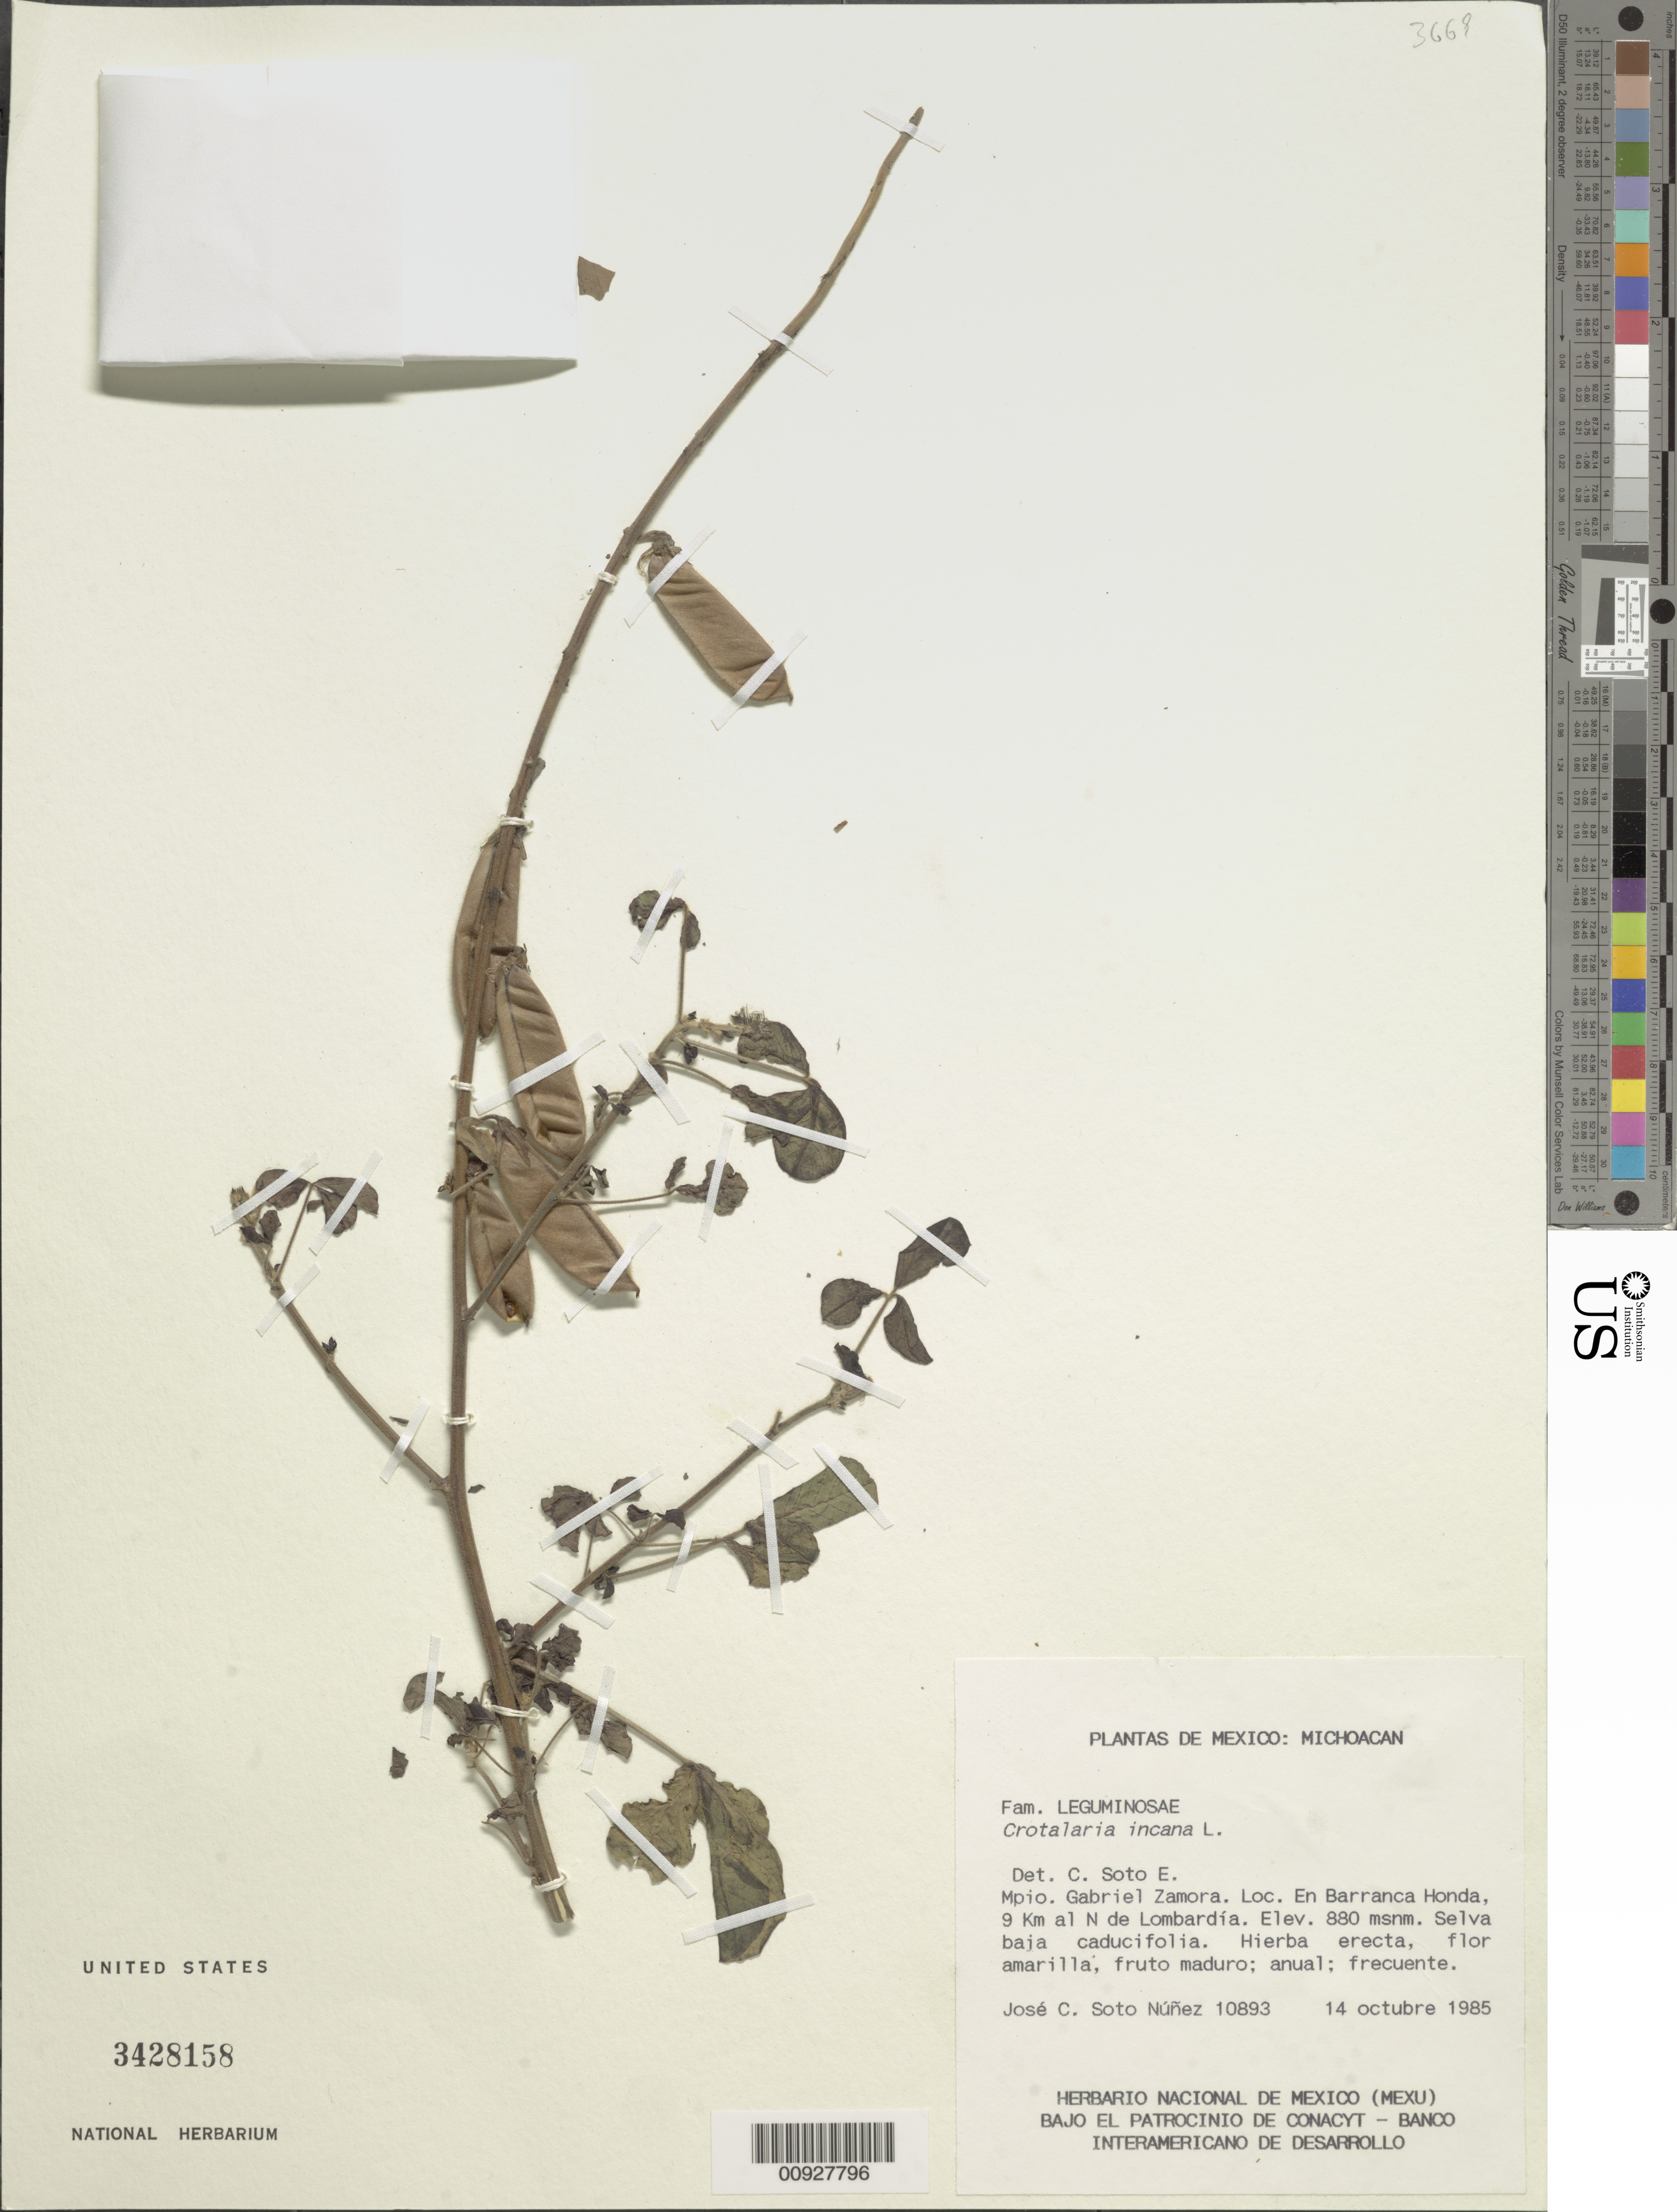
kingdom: Plantae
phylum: Tracheophyta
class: Magnoliopsida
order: Fabales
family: Fabaceae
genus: Crotalaria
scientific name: Crotalaria incana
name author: L.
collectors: J. C. Soto Núñez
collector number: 10893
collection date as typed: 14 Oct 1985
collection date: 1985-10-14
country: Mexico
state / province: Michoacán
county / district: Gabriel Zamora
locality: En Barranca Honda, 9 km. al N de Lombardía.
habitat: Selva baja caducifolia.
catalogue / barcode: US 3428158